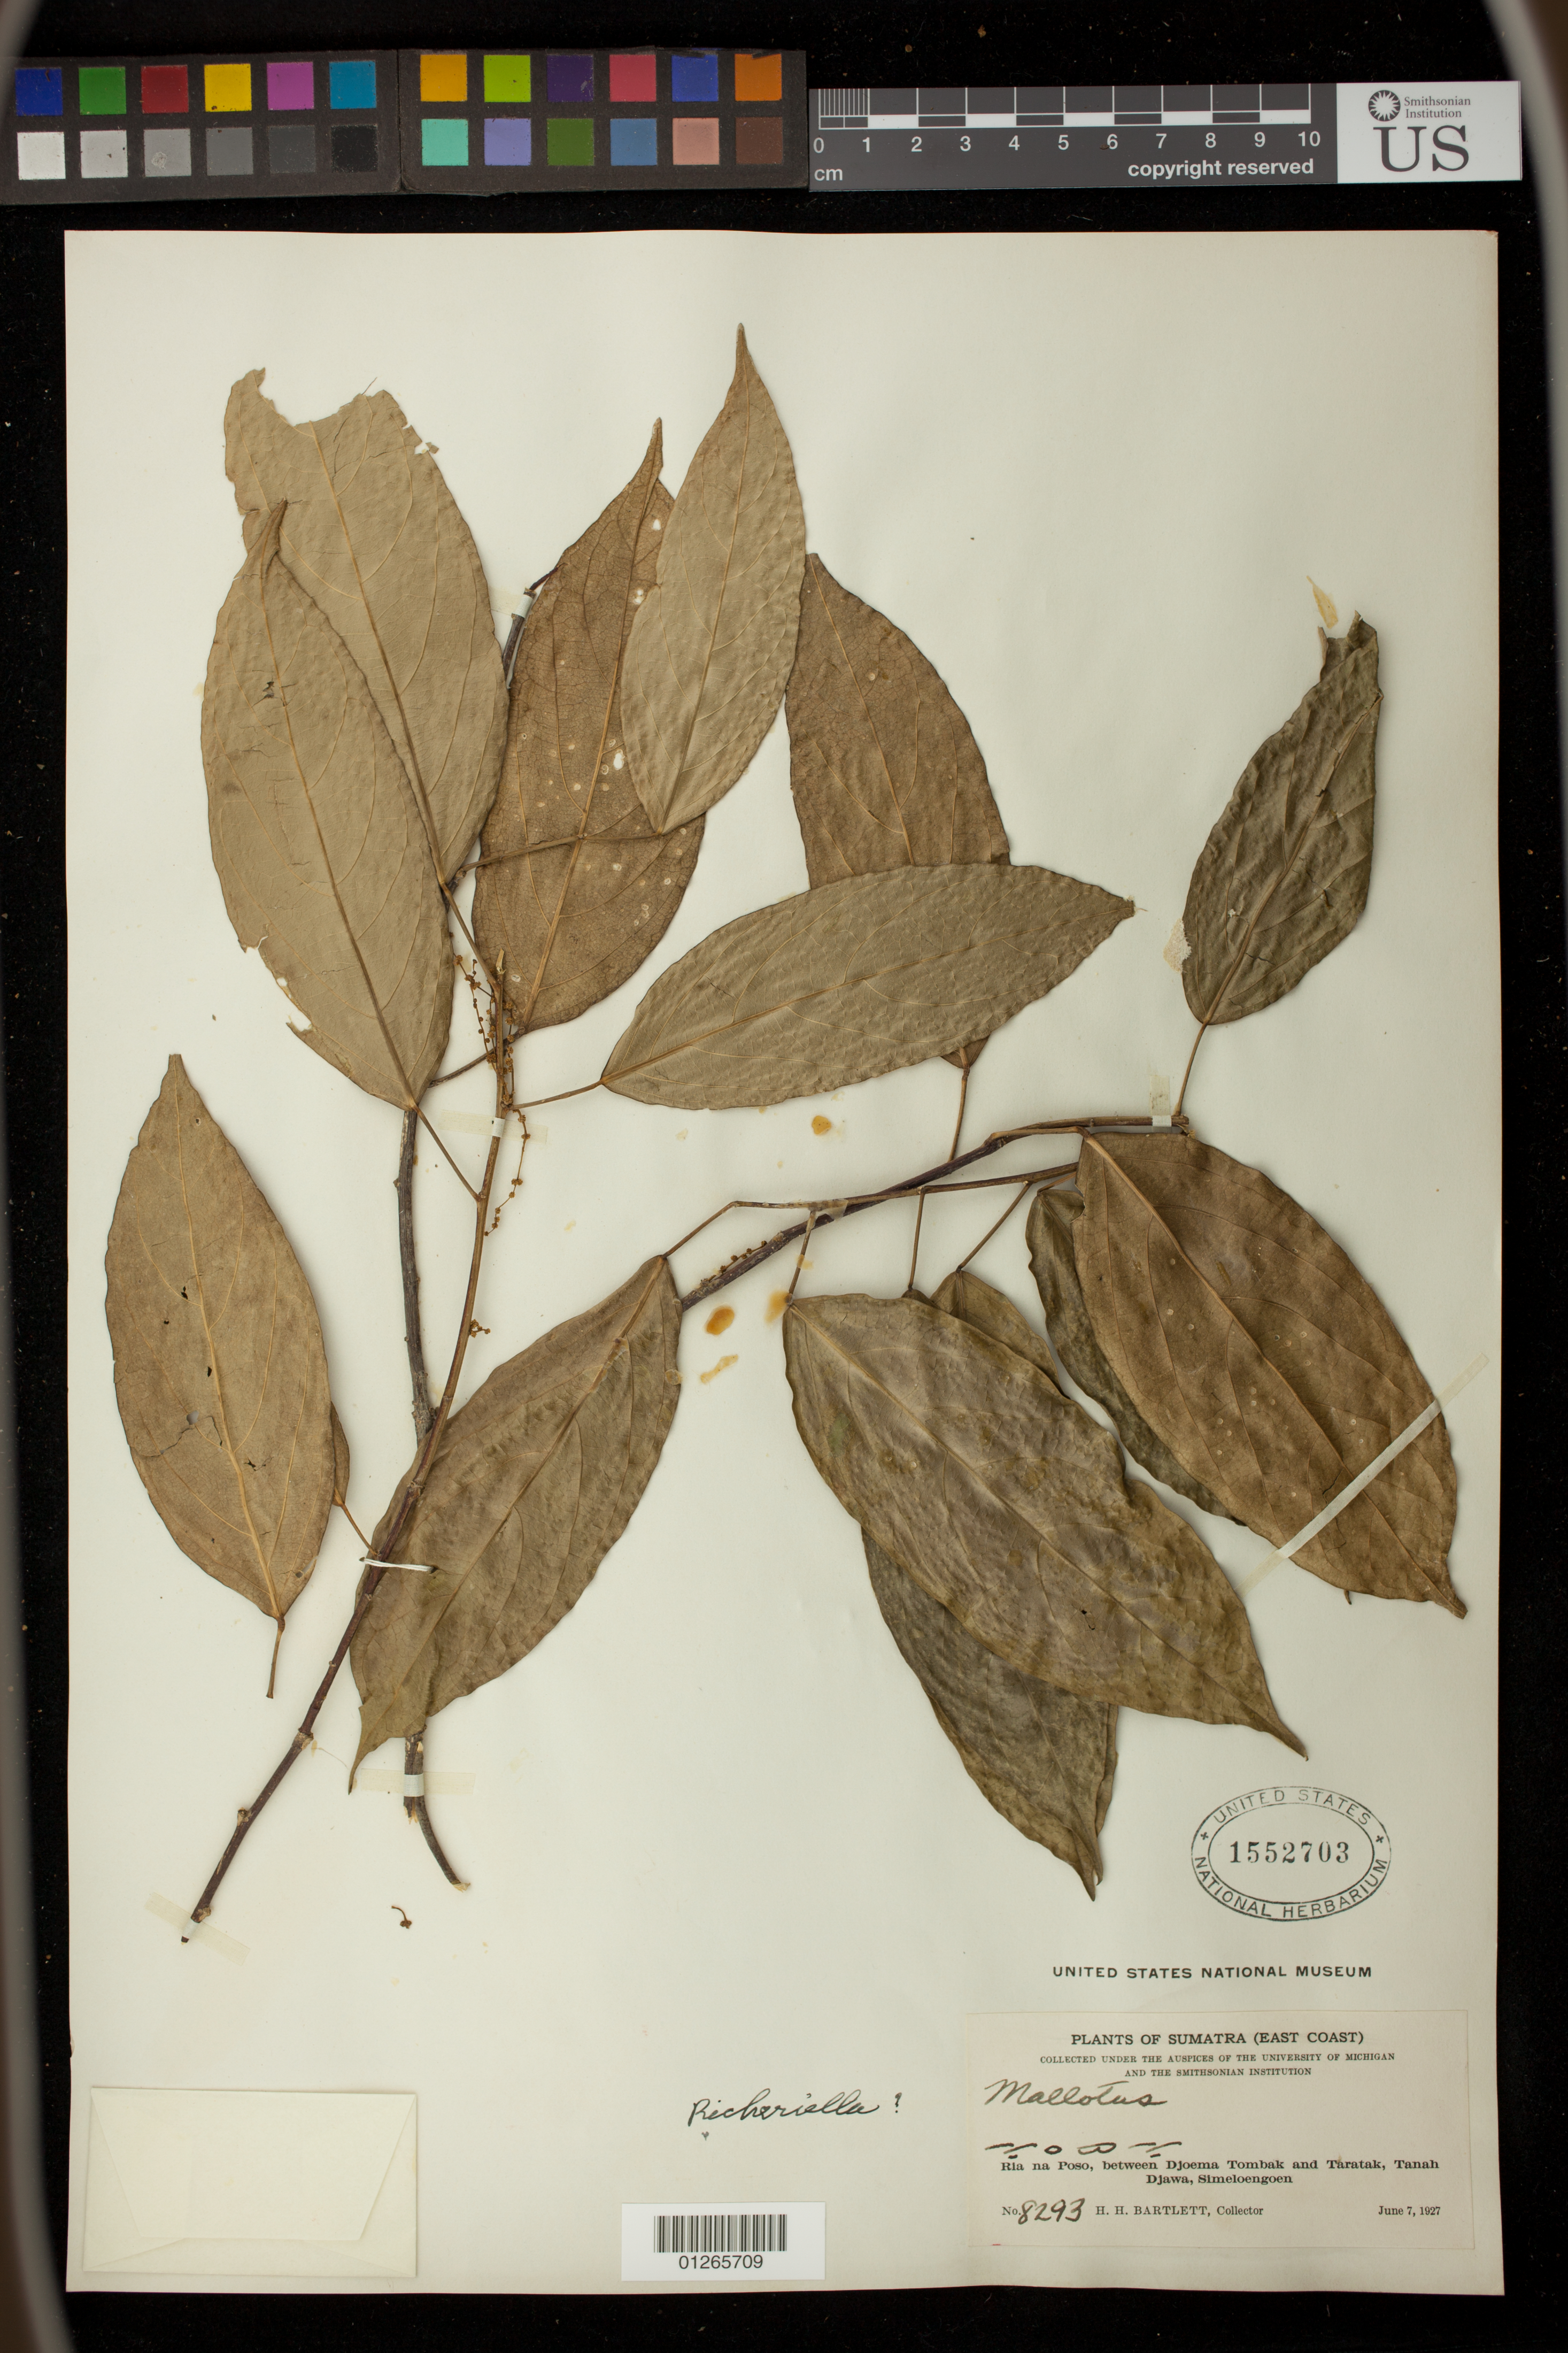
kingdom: Plantae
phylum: Tracheophyta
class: Magnoliopsida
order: Malpighiales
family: Phyllanthaceae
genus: Richeriella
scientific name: Richeriella gracilis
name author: (Merr.) Pax & K. Hoffm.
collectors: H. H. Bartlett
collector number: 8293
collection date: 1927-06-07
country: Indonesia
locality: seaside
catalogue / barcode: US 1552703